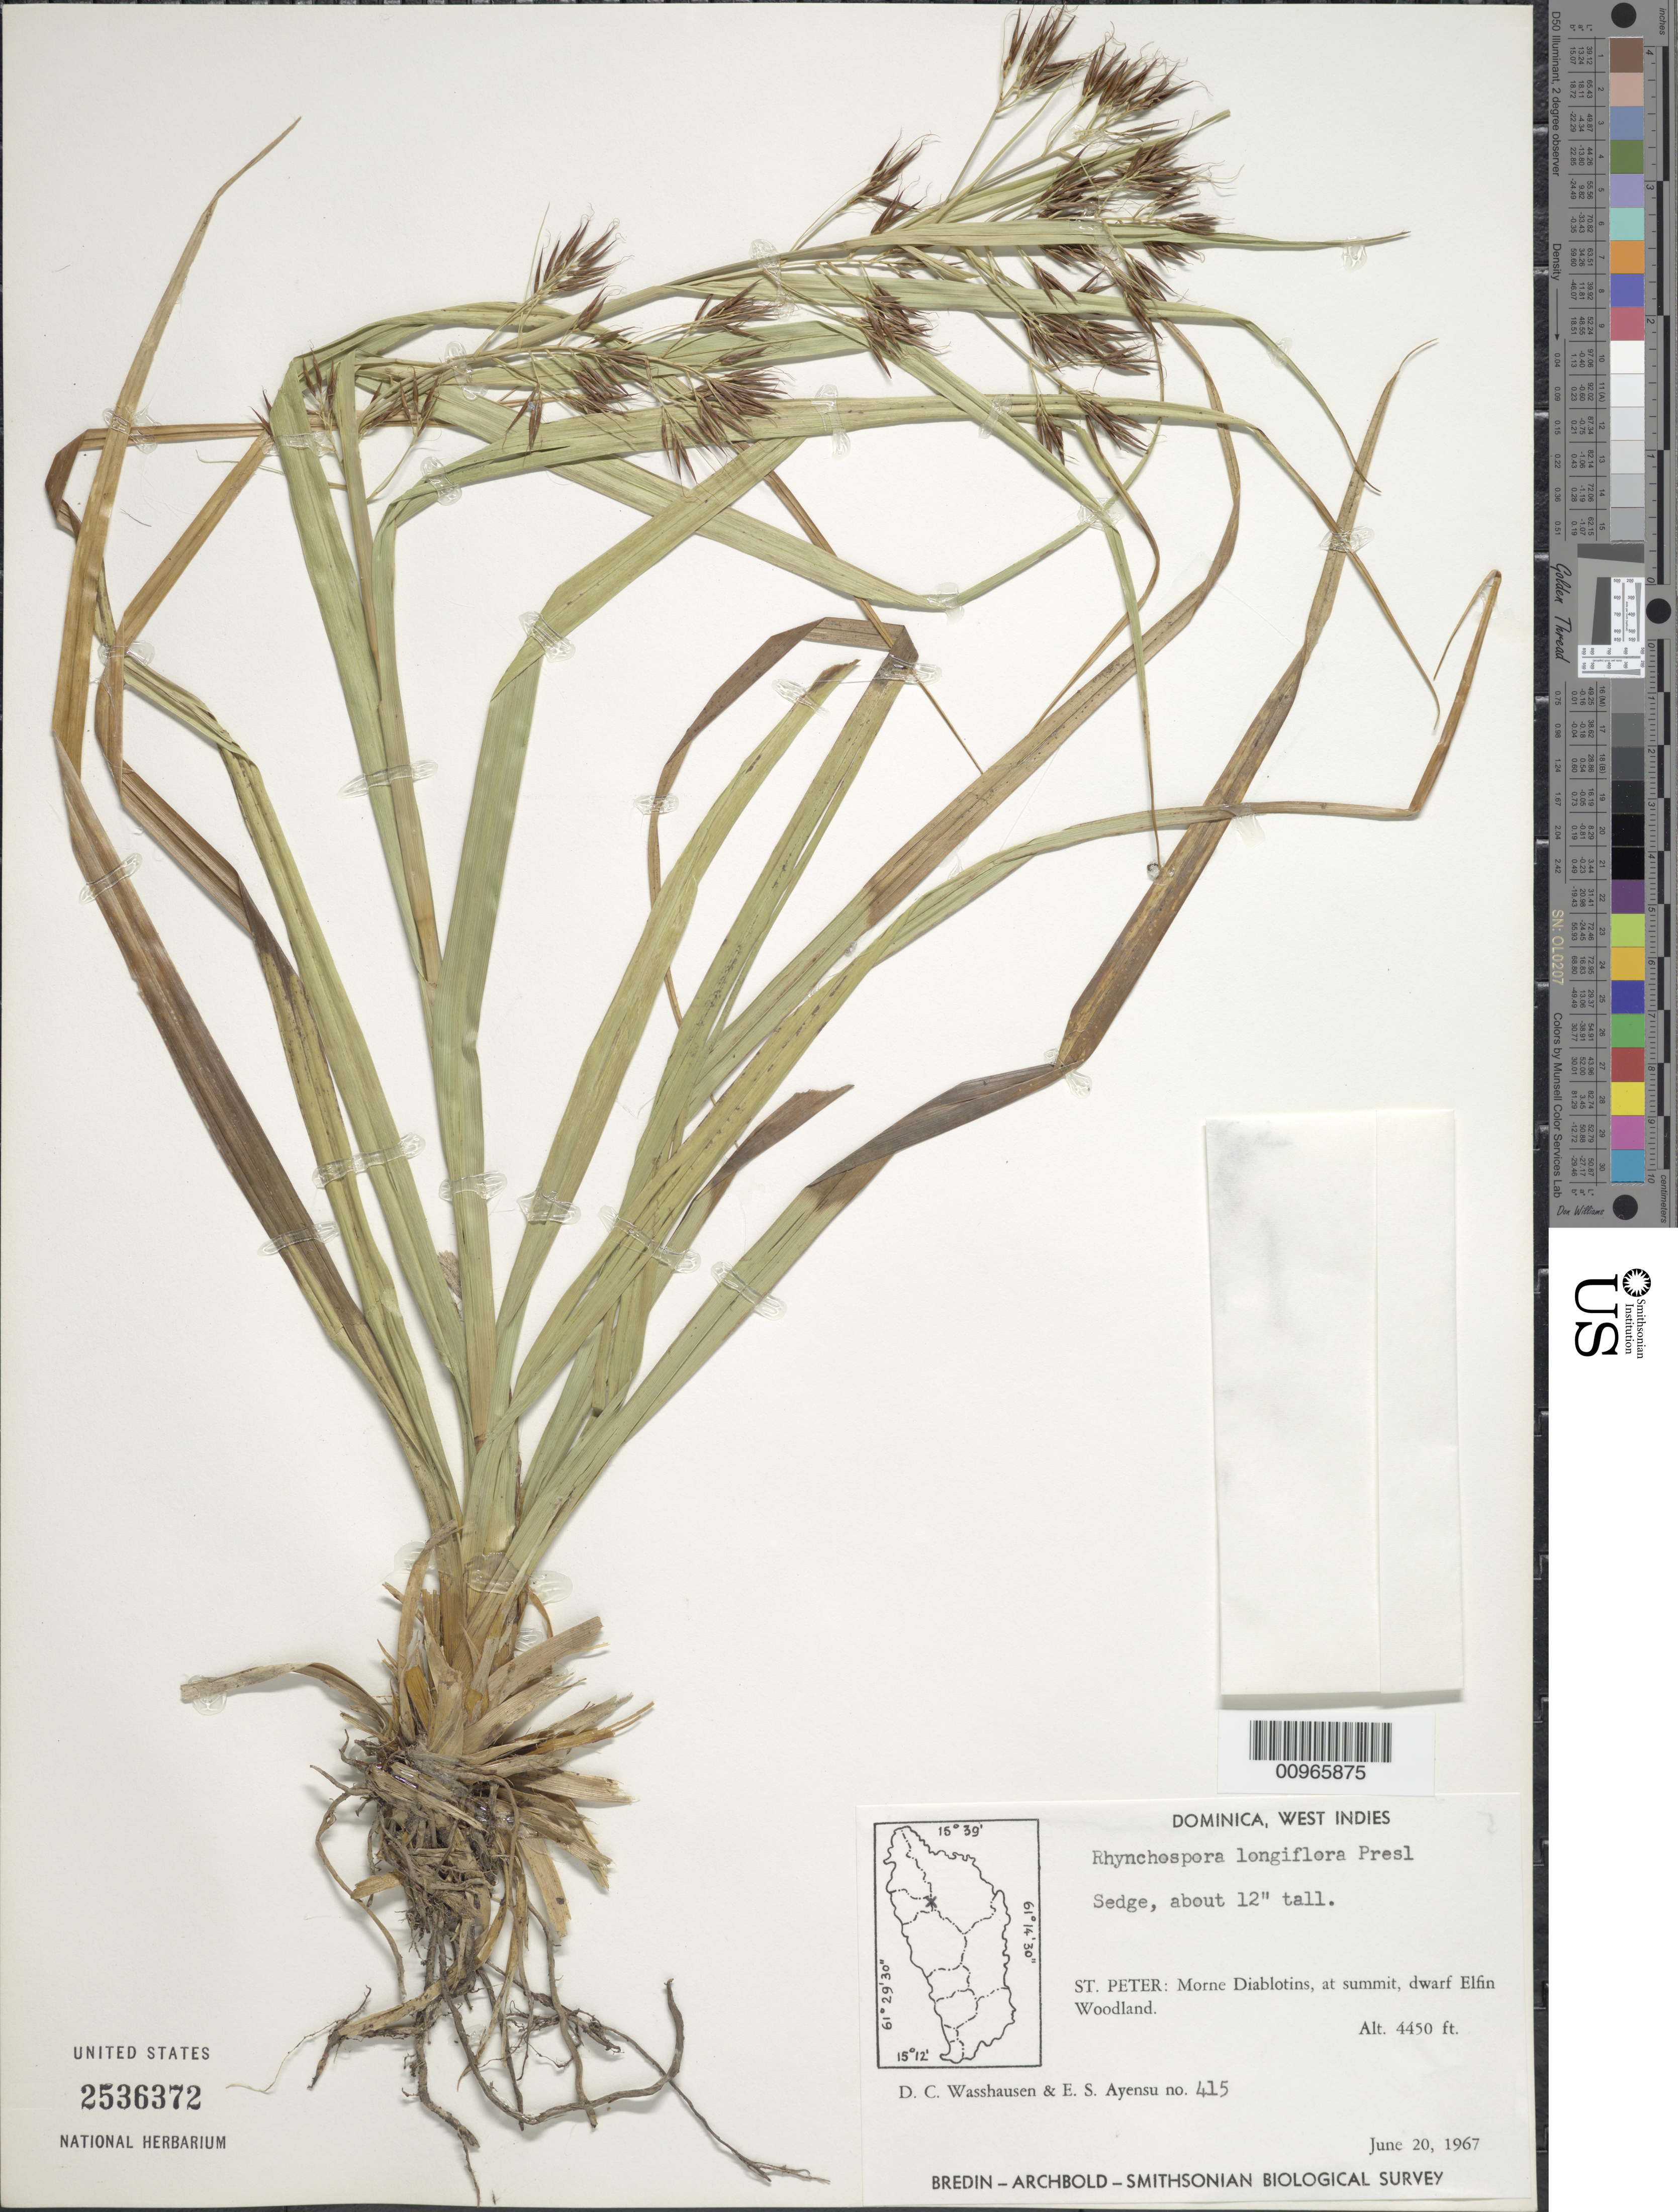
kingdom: Plantae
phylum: Tracheophyta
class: Liliopsida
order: Poales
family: Cyperaceae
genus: Rhynchospora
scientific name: Rhynchospora longiflora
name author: C. Presl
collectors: D. C. Wasshausen & E. S. Ayensu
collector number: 415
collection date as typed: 20 Jun 1967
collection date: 1967-06-20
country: Dominica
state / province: St. Peter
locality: Morne Diablotins, at summit, dwarf Elfin Woodland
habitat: Dwarf elfin woodland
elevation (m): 1356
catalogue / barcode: US 2536372